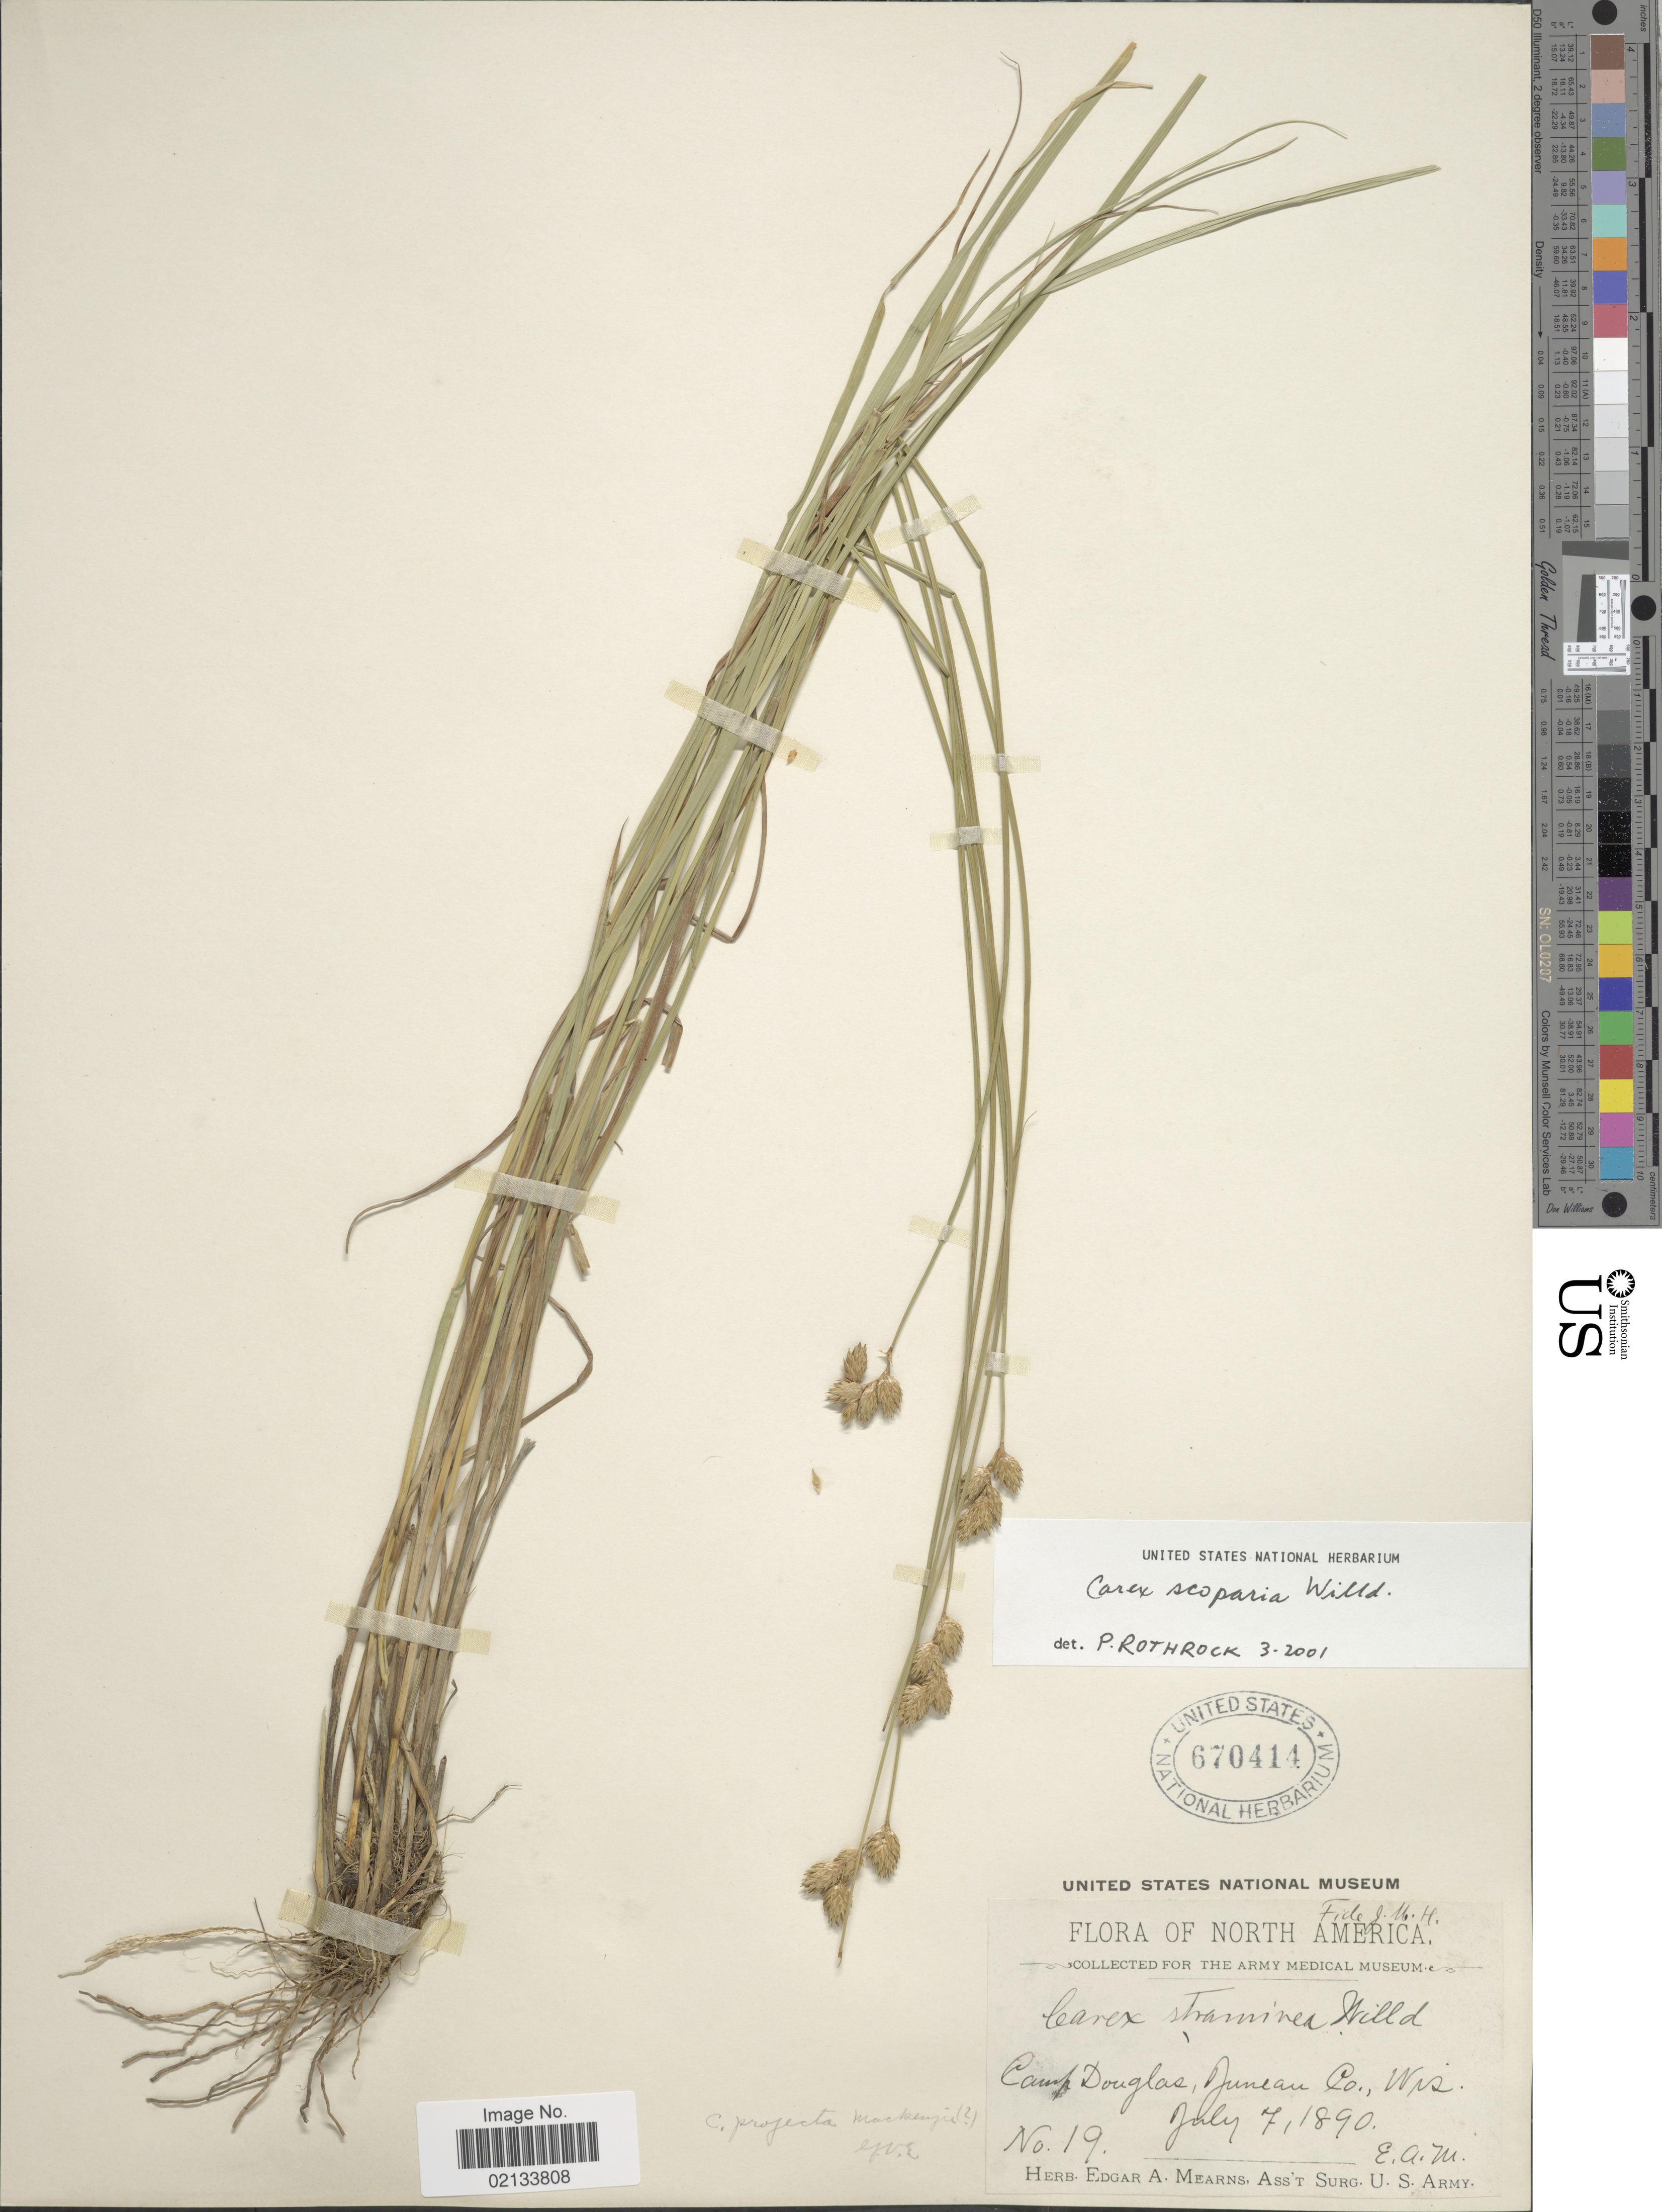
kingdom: Plantae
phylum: Tracheophyta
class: Liliopsida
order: Poales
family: Cyperaceae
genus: Carex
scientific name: Carex scoparia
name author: Schkuhr ex Willd.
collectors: E. A. Mearns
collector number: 19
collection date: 1890-07-07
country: United States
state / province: Wisconsin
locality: Camp Douglas, Juneau Co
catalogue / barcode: US 670414